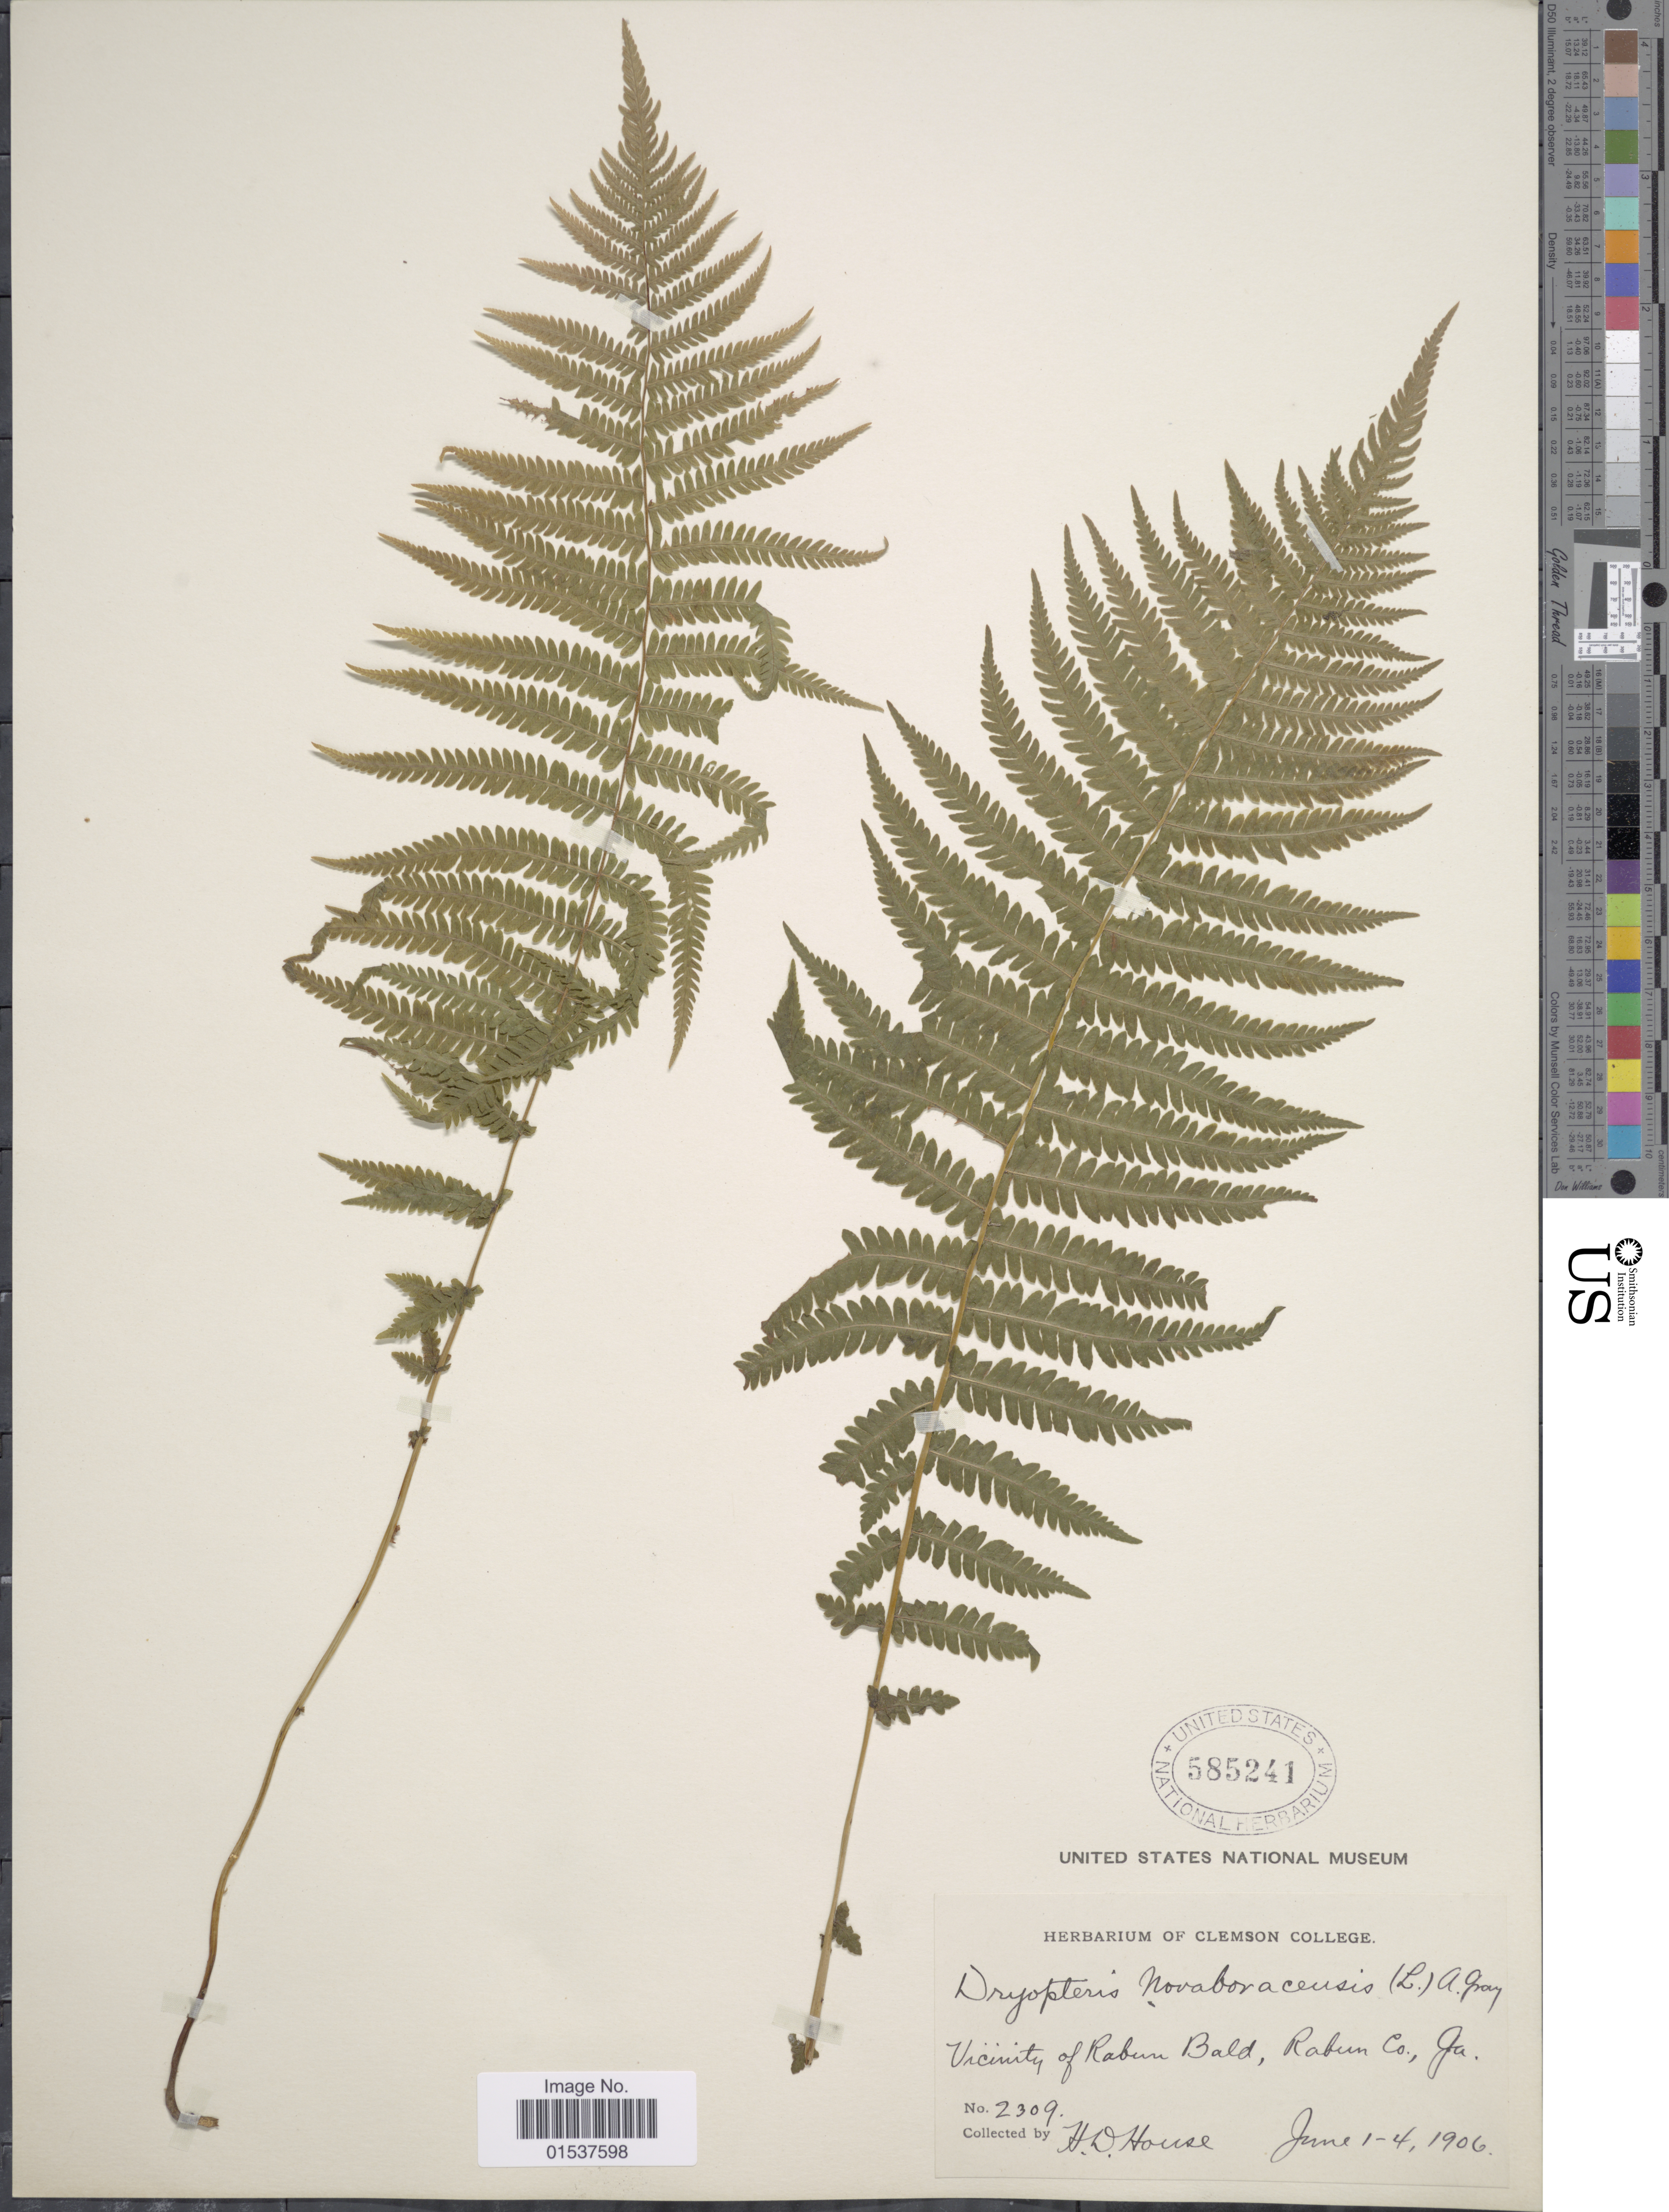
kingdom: Plantae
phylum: Tracheophyta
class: Polypodiopsida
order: Polypodiales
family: Thelypteridaceae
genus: Parathelypteris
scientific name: Parathelypteris noveboracensis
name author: (L.) Ching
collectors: H. D. House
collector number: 2309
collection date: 1906-06-01/1906-06-04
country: United States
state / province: Georgia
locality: Vicinity of Rabun Bald, Rabun Co.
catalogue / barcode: US 585241